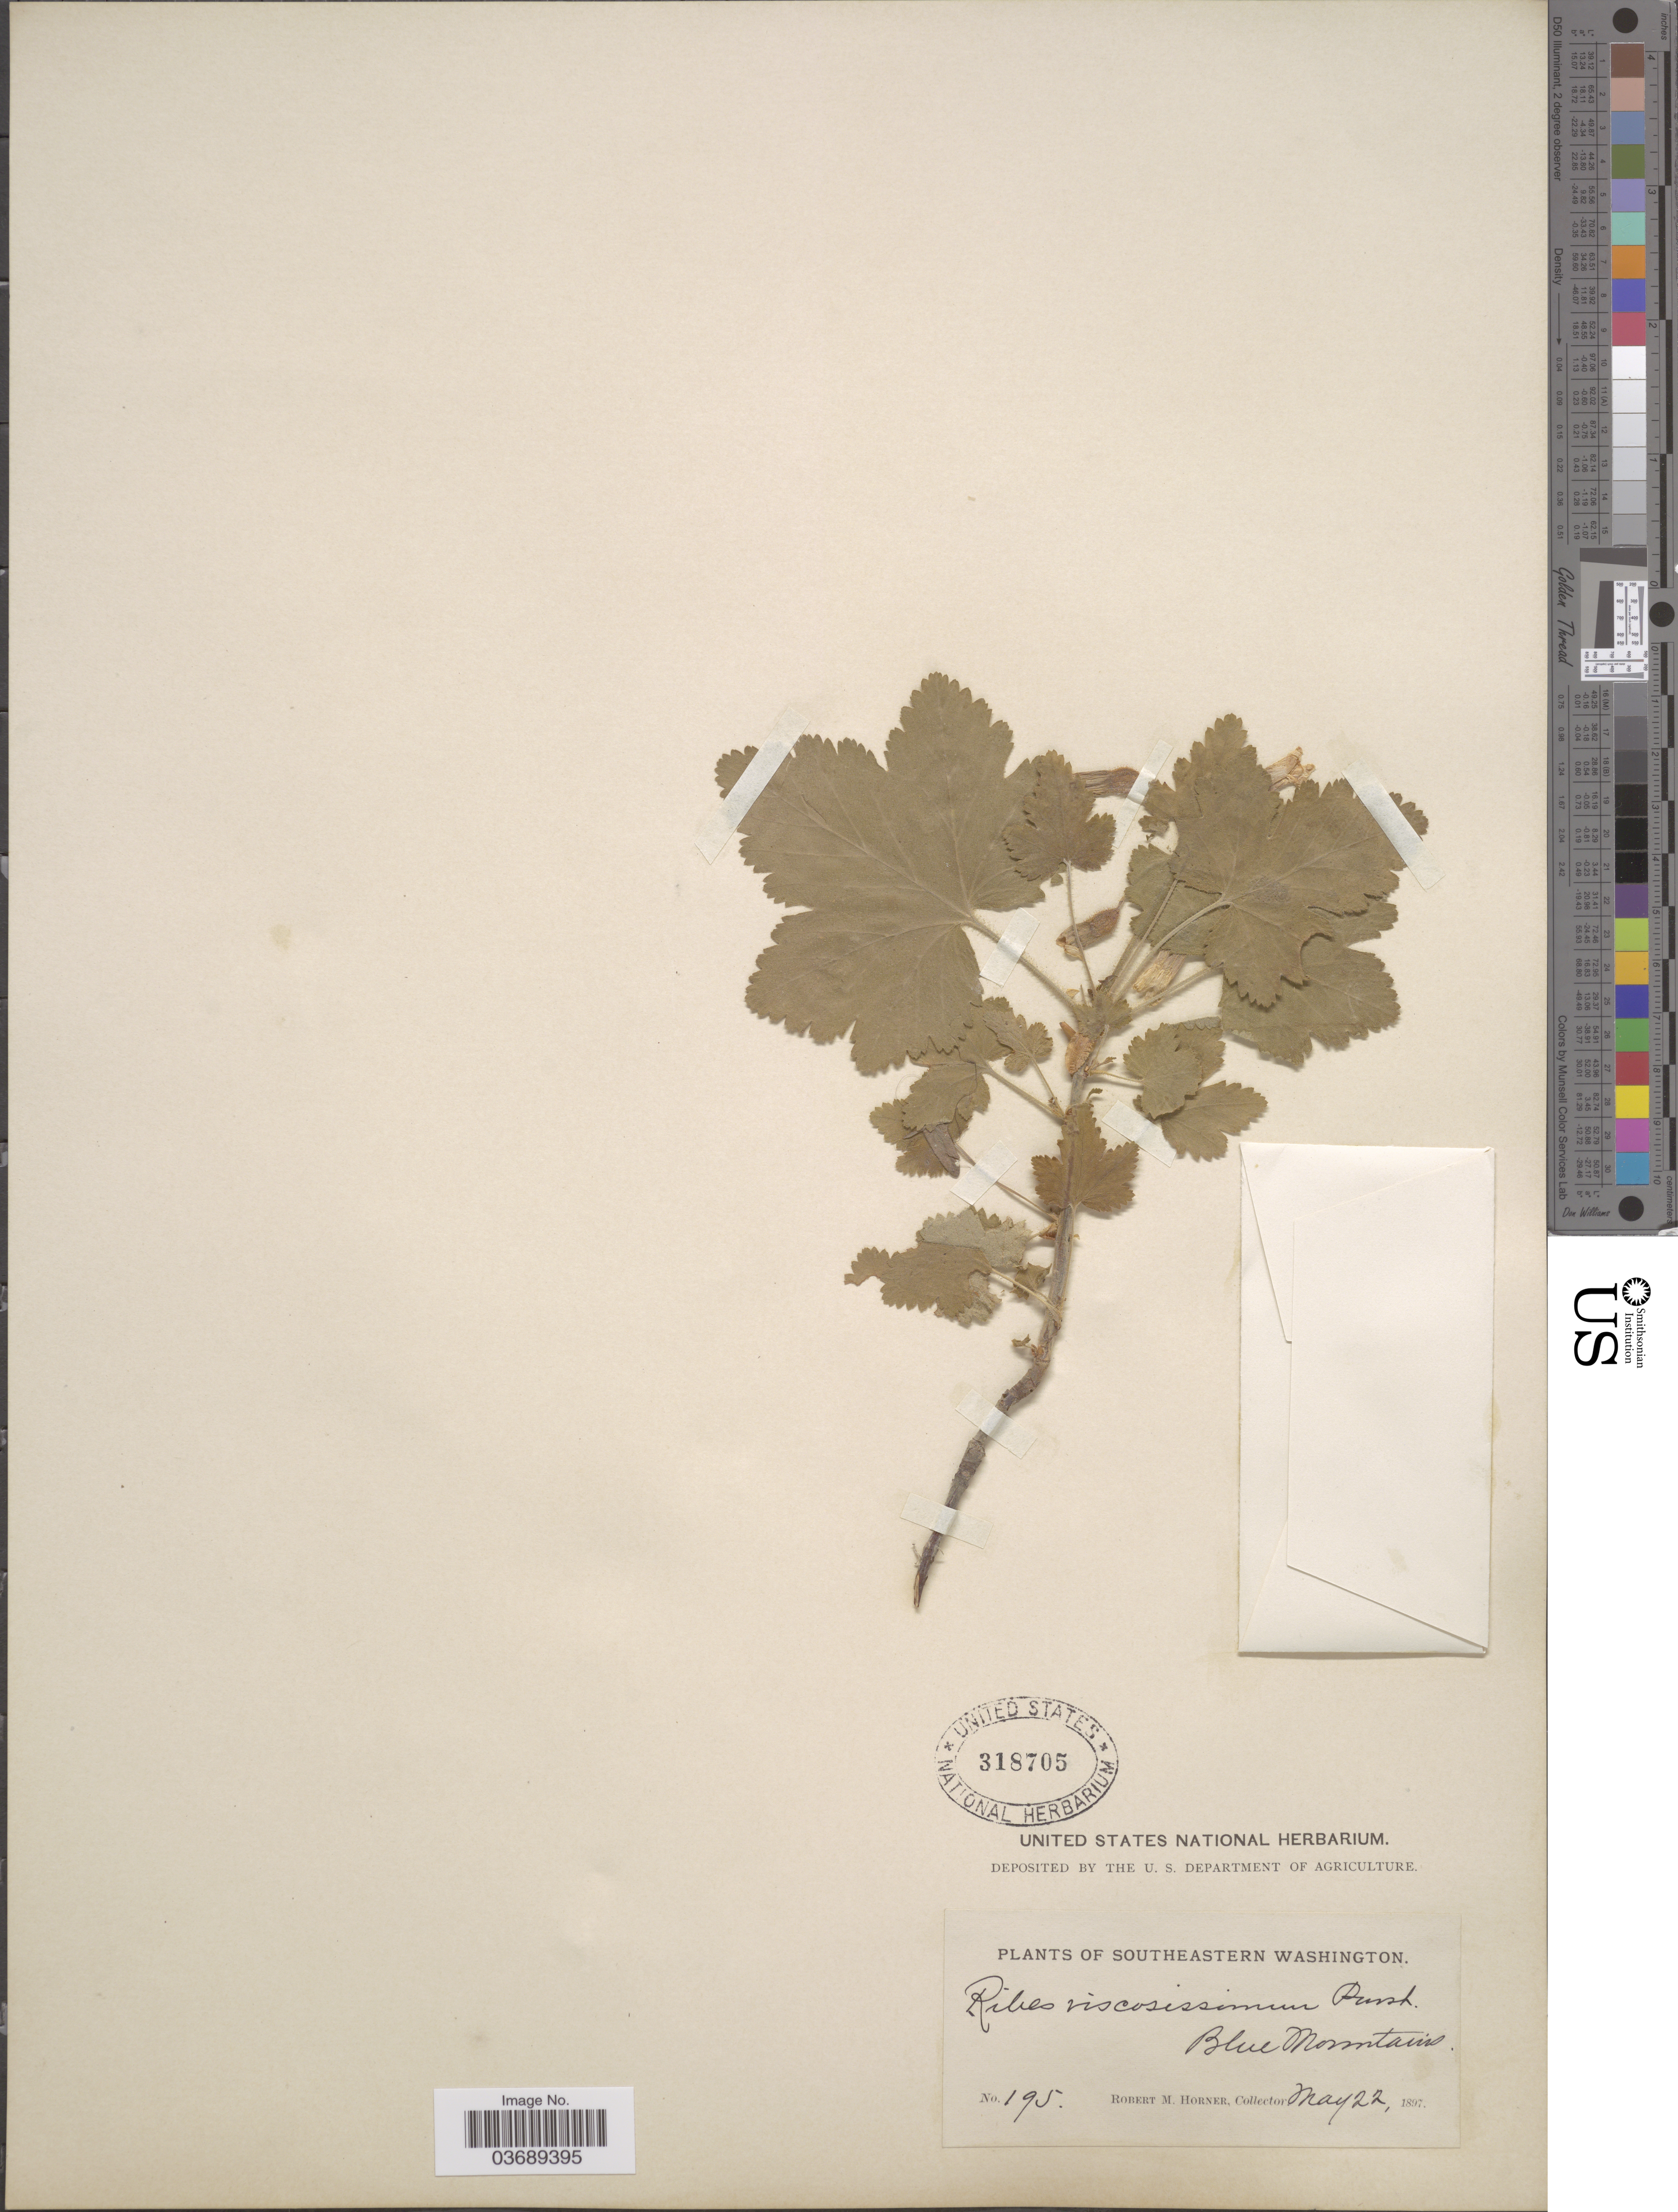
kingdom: Plantae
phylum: Tracheophyta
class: Magnoliopsida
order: Saxifragales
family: Grossulariaceae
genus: Ribes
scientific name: Ribes viscosissimum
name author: Pursh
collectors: R. Horner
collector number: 195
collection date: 1897-05-22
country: United States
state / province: Washington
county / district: Clallam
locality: Southeastern Washington. Blue Mountains.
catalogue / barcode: US 318705